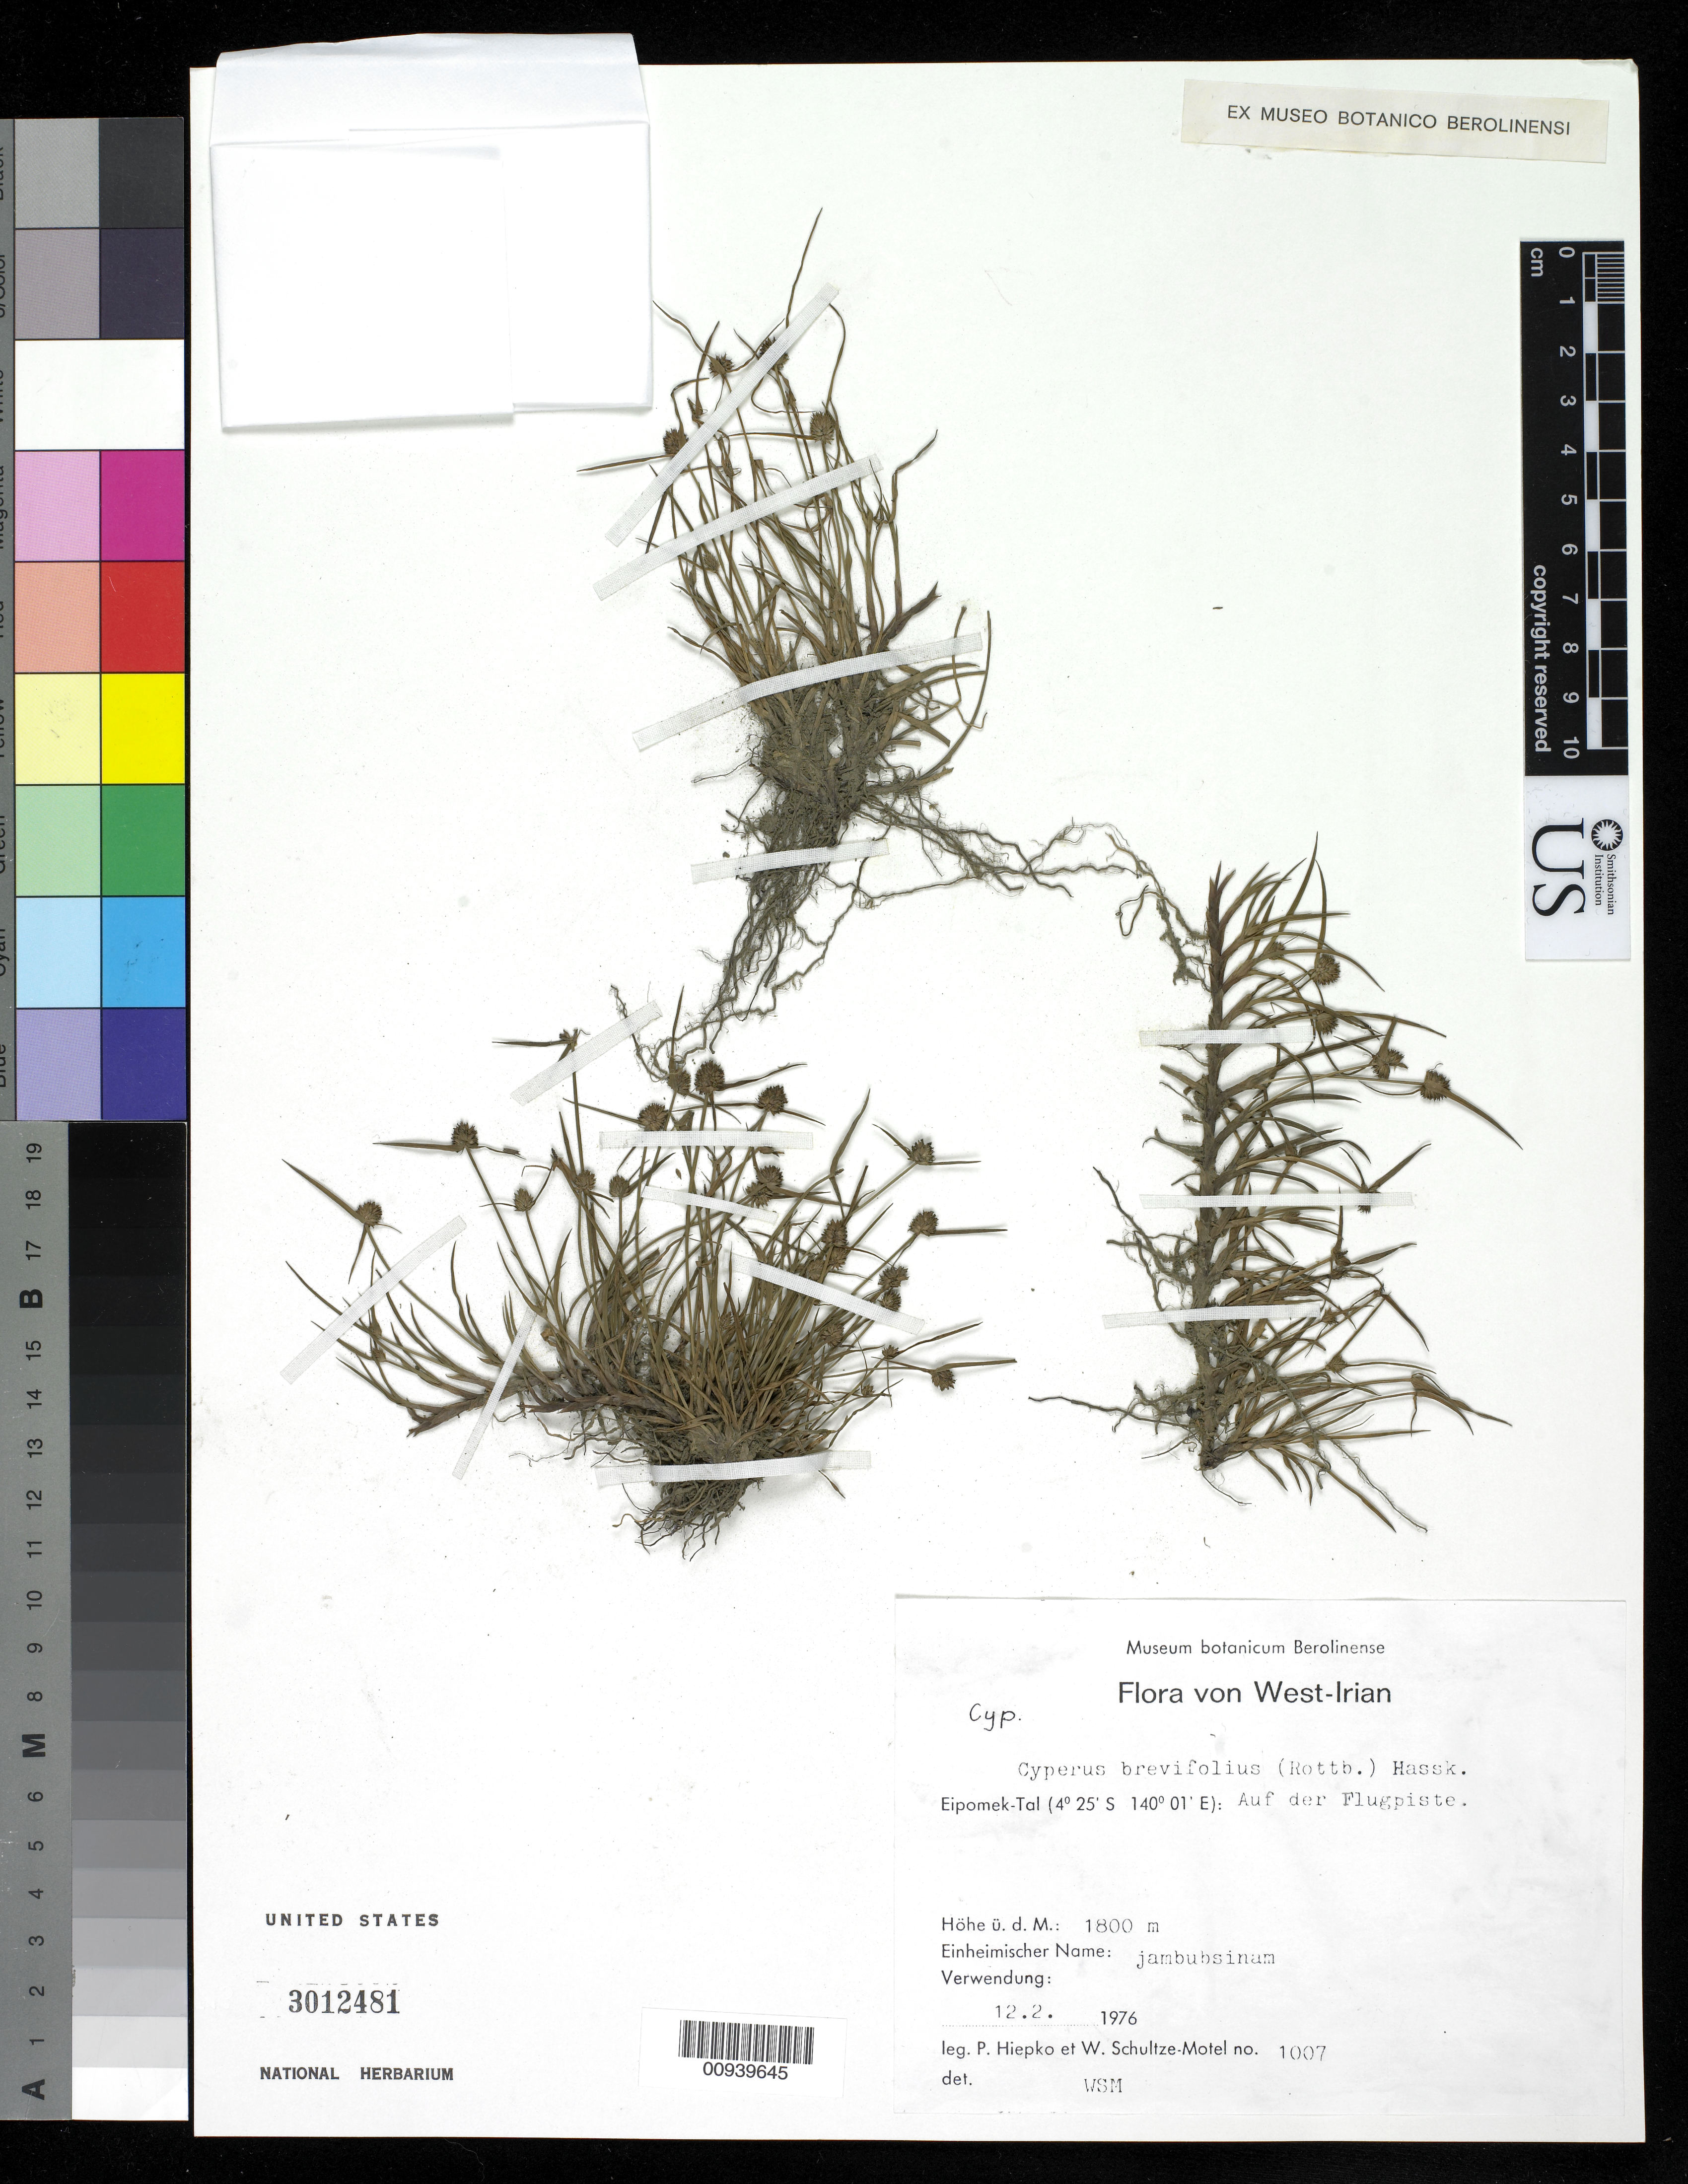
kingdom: Plantae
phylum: Tracheophyta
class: Liliopsida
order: Poales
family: Cyperaceae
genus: Cyperus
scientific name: Cyperus brevifolius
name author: (Rottb.) Hassk.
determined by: Strong, M. T., (US), Smithsonian Institution - National Museum of Natural History (UNITED STATES)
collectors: P. H. Hiepko & W. Schultze-Motel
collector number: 1007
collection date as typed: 12 Feb 1976 or 02 Dec 1976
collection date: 1976-02-12 or 1976-12-02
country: Indonesia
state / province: Papua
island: New Guinea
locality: Irian Barat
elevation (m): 1800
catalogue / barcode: US 3012481